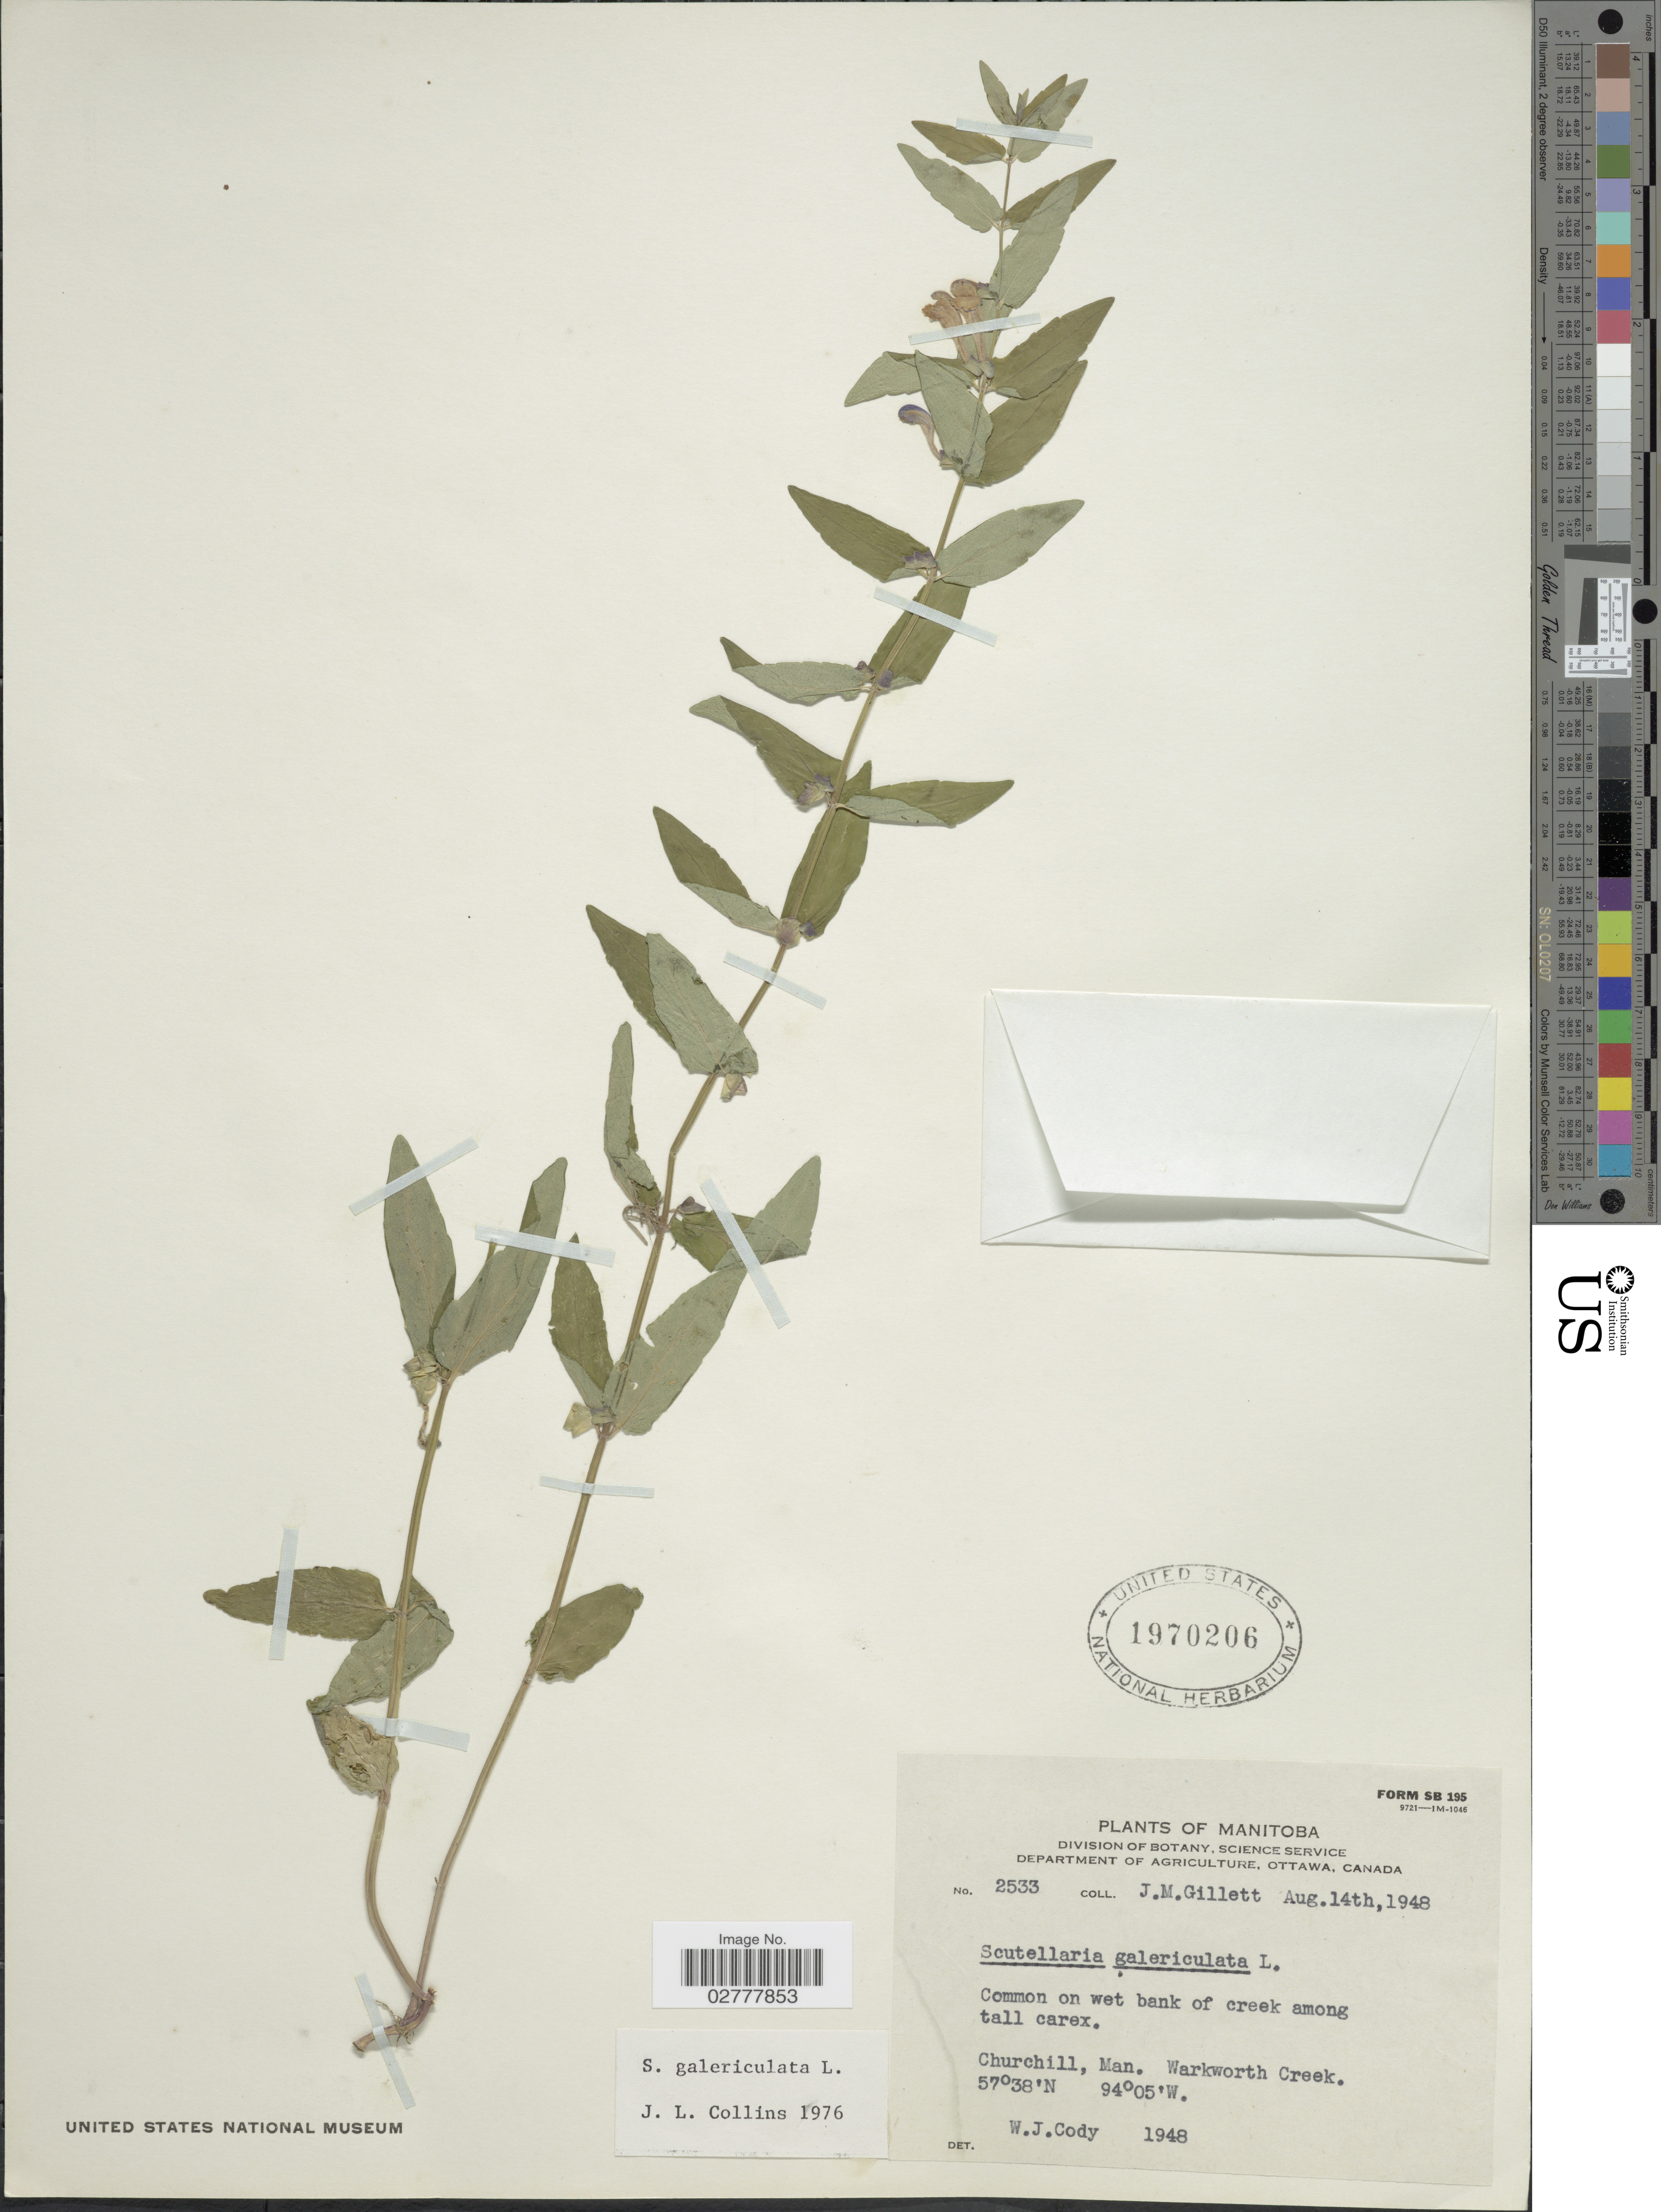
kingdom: Plantae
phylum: Tracheophyta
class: Magnoliopsida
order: Lamiales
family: Lamiaceae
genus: Scutellaria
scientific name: Scutellaria galericulata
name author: L.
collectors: J. M. Gillett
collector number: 2533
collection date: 1948-08-14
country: Canada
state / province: Manitoba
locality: Churchill, Man. Warkworth Creek.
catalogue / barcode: US 1970206